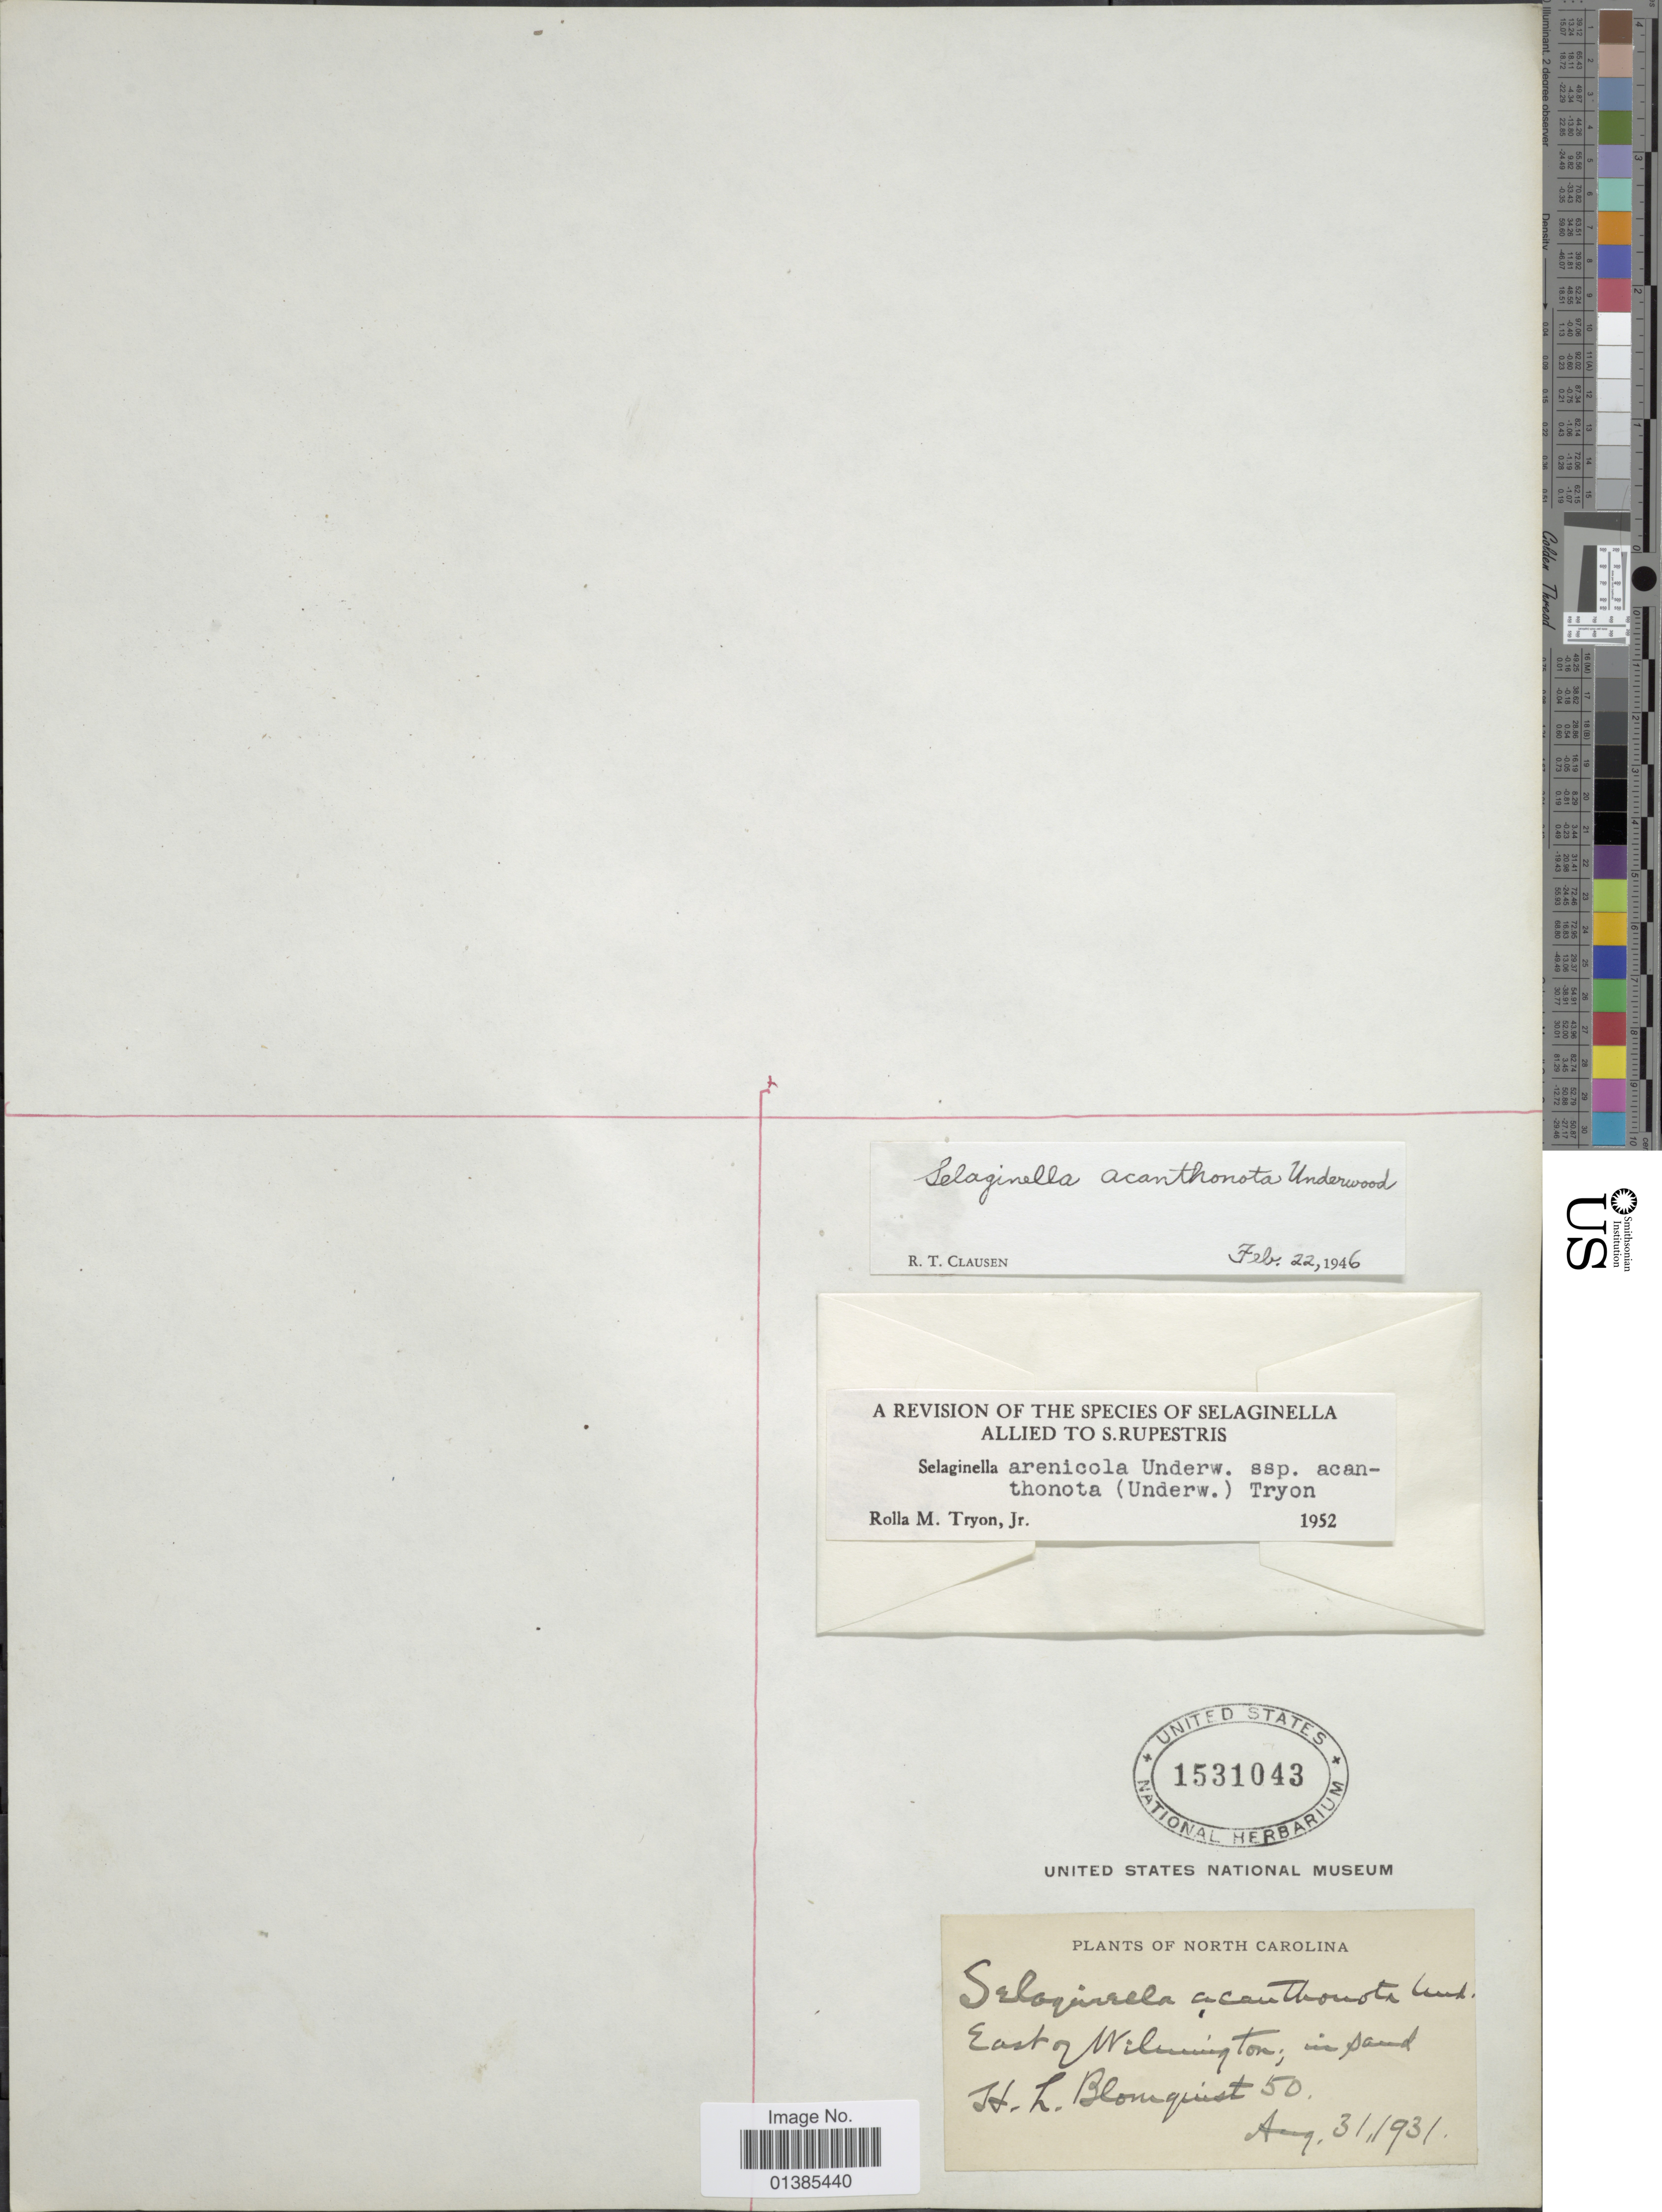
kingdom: Plantae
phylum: Tracheophyta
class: Lycopodiopsida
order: Selaginellales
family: Selaginellaceae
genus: Selaginella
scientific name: Selaginella arenicola subsp. acanthonota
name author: (Underw.) R.M. Tryon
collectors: H. Blomquist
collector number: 50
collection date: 1931-08-31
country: United States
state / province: North Carolina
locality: East of Wilmington.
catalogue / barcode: US 1531043